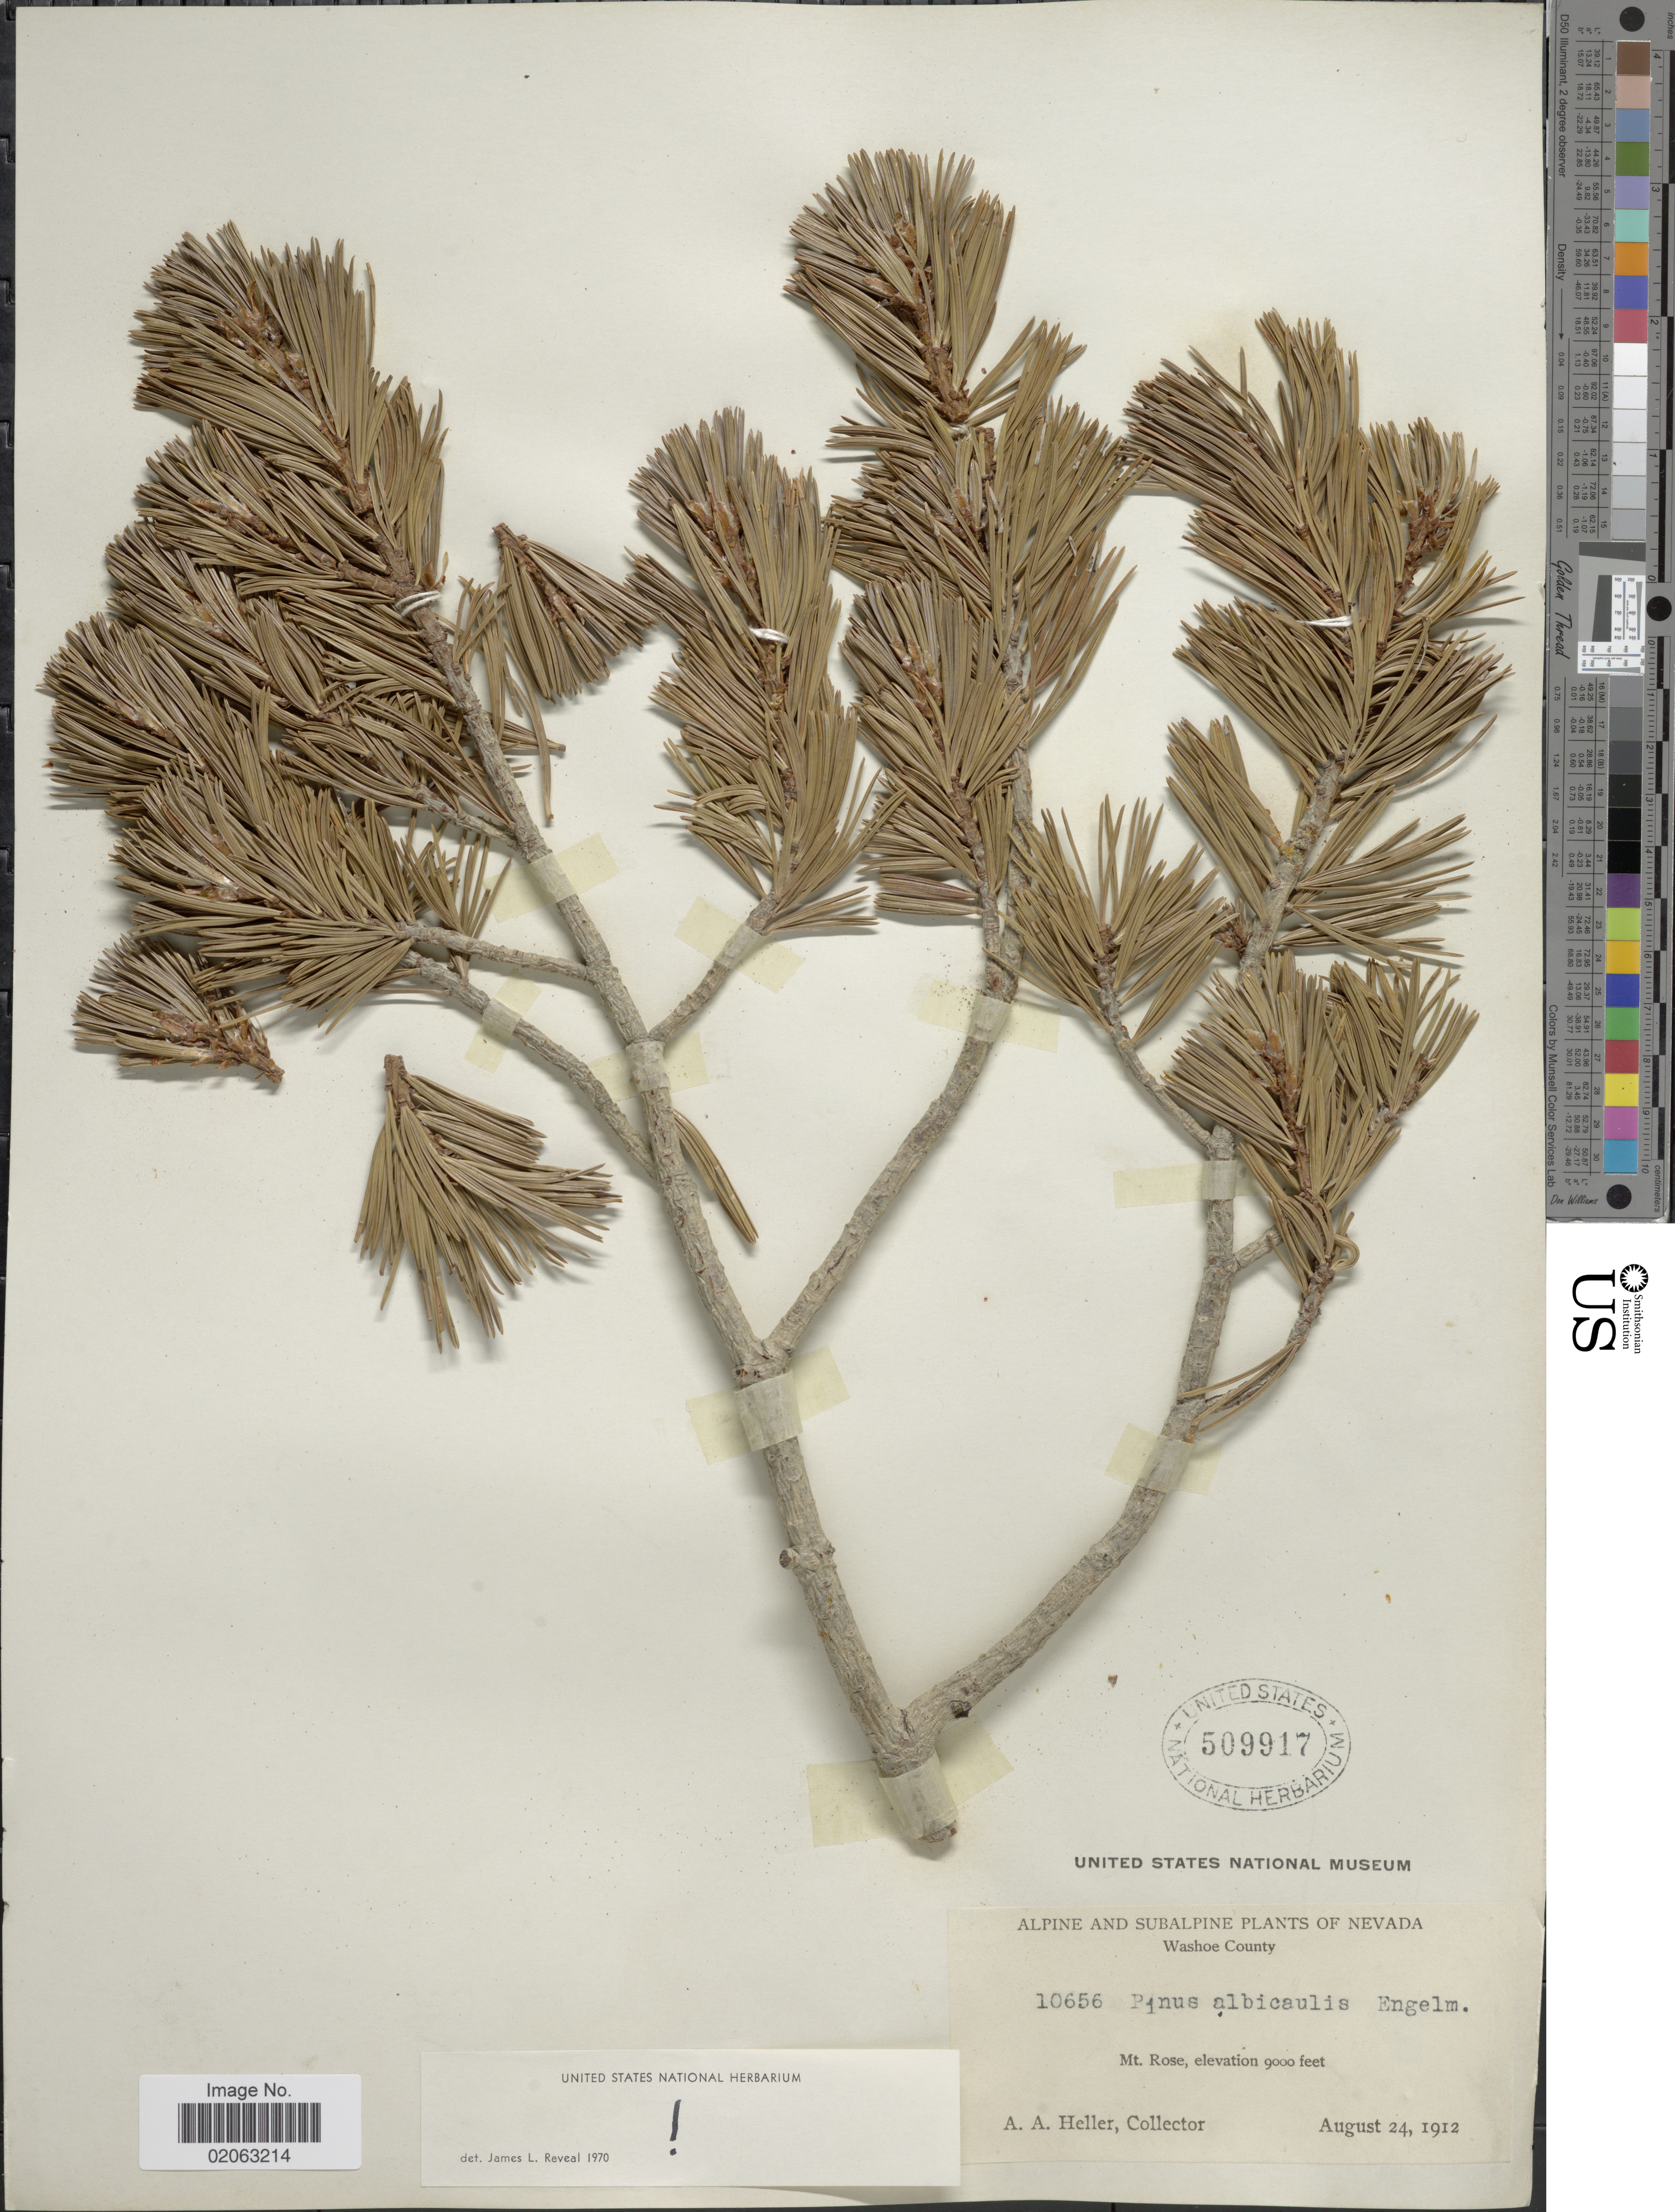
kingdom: Plantae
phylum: Tracheophyta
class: Pinopsida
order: Pinales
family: Pinaceae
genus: Pinus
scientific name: Pinus albicaulis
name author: Engelm.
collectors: A. A. Heller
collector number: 10656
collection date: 1912-08-24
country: United States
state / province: Nevada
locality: Alpine and Subalpine, Washoe County, Mt Rose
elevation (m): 2743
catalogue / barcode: US 509917